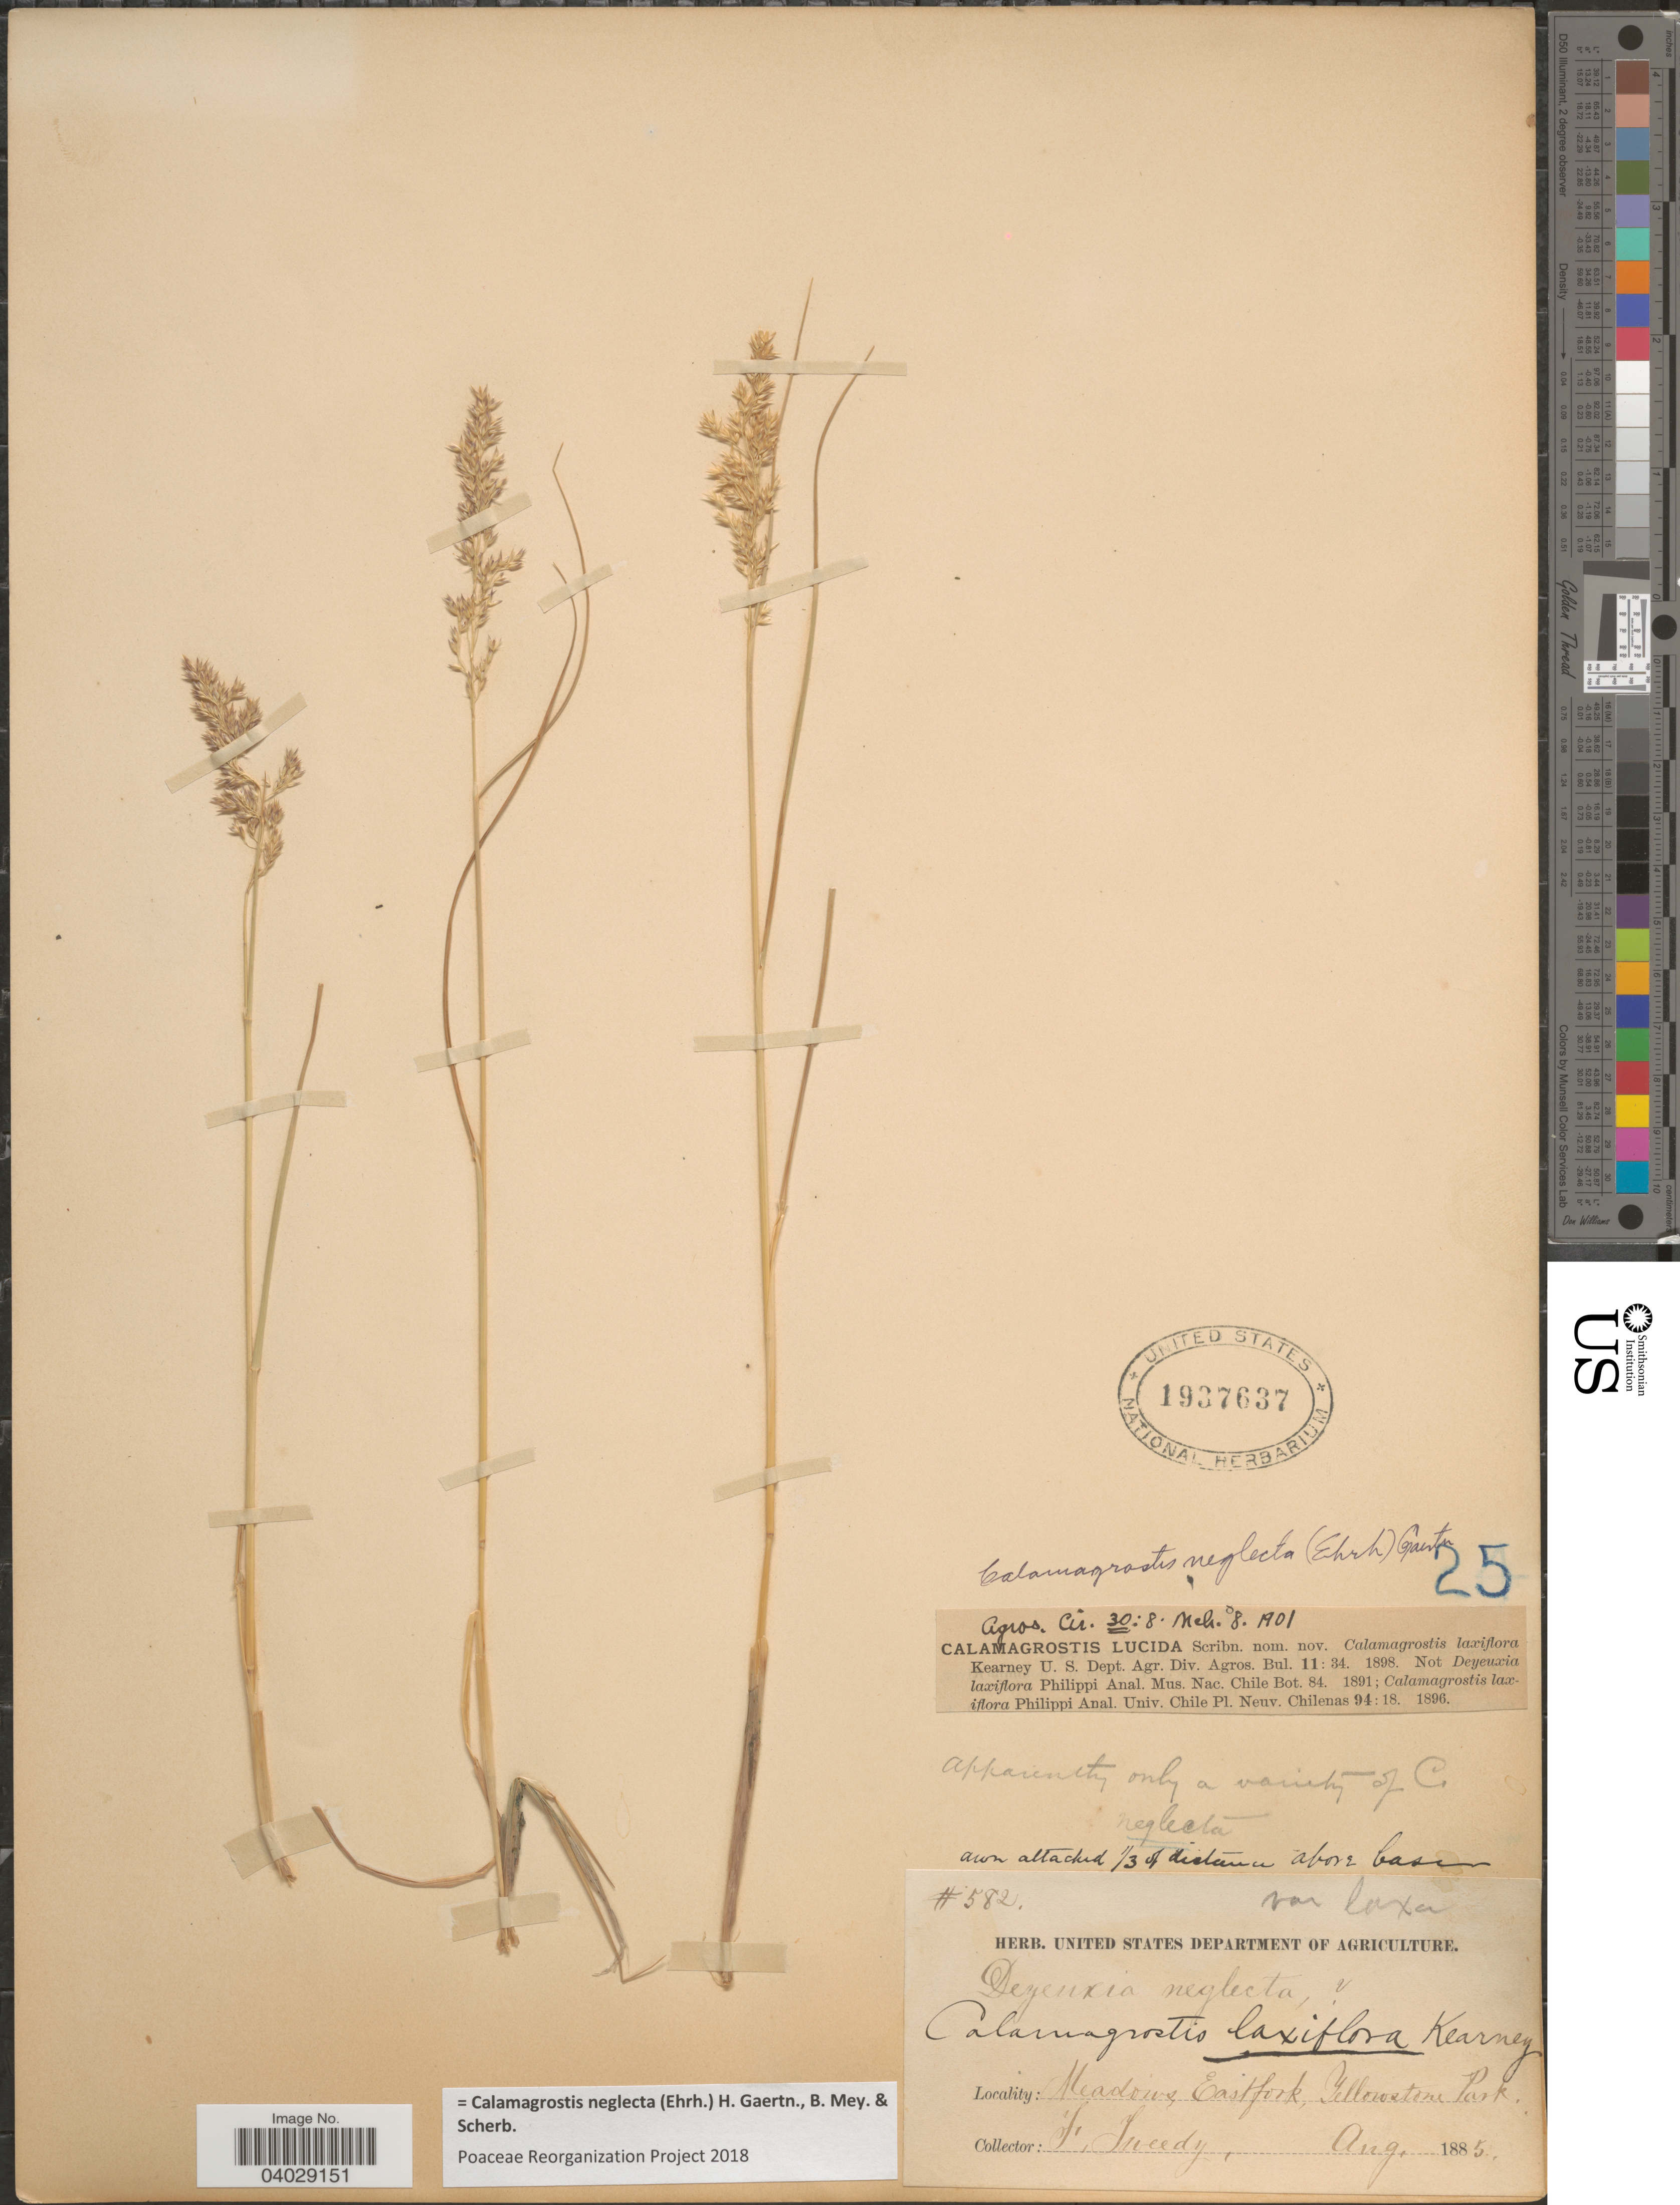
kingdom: Plantae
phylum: Tracheophyta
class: Liliopsida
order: Poales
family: Poaceae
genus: Calamagrostis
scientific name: Calamagrostis neglecta (Ehrh.) Gaertner et al.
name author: (Ehrhart) G. Gaertn. et al.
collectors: F. Tweedy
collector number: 582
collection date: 1885-08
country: United States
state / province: Wyoming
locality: Meadows, Eastfork, Yellowstone Park.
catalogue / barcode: US 1937637